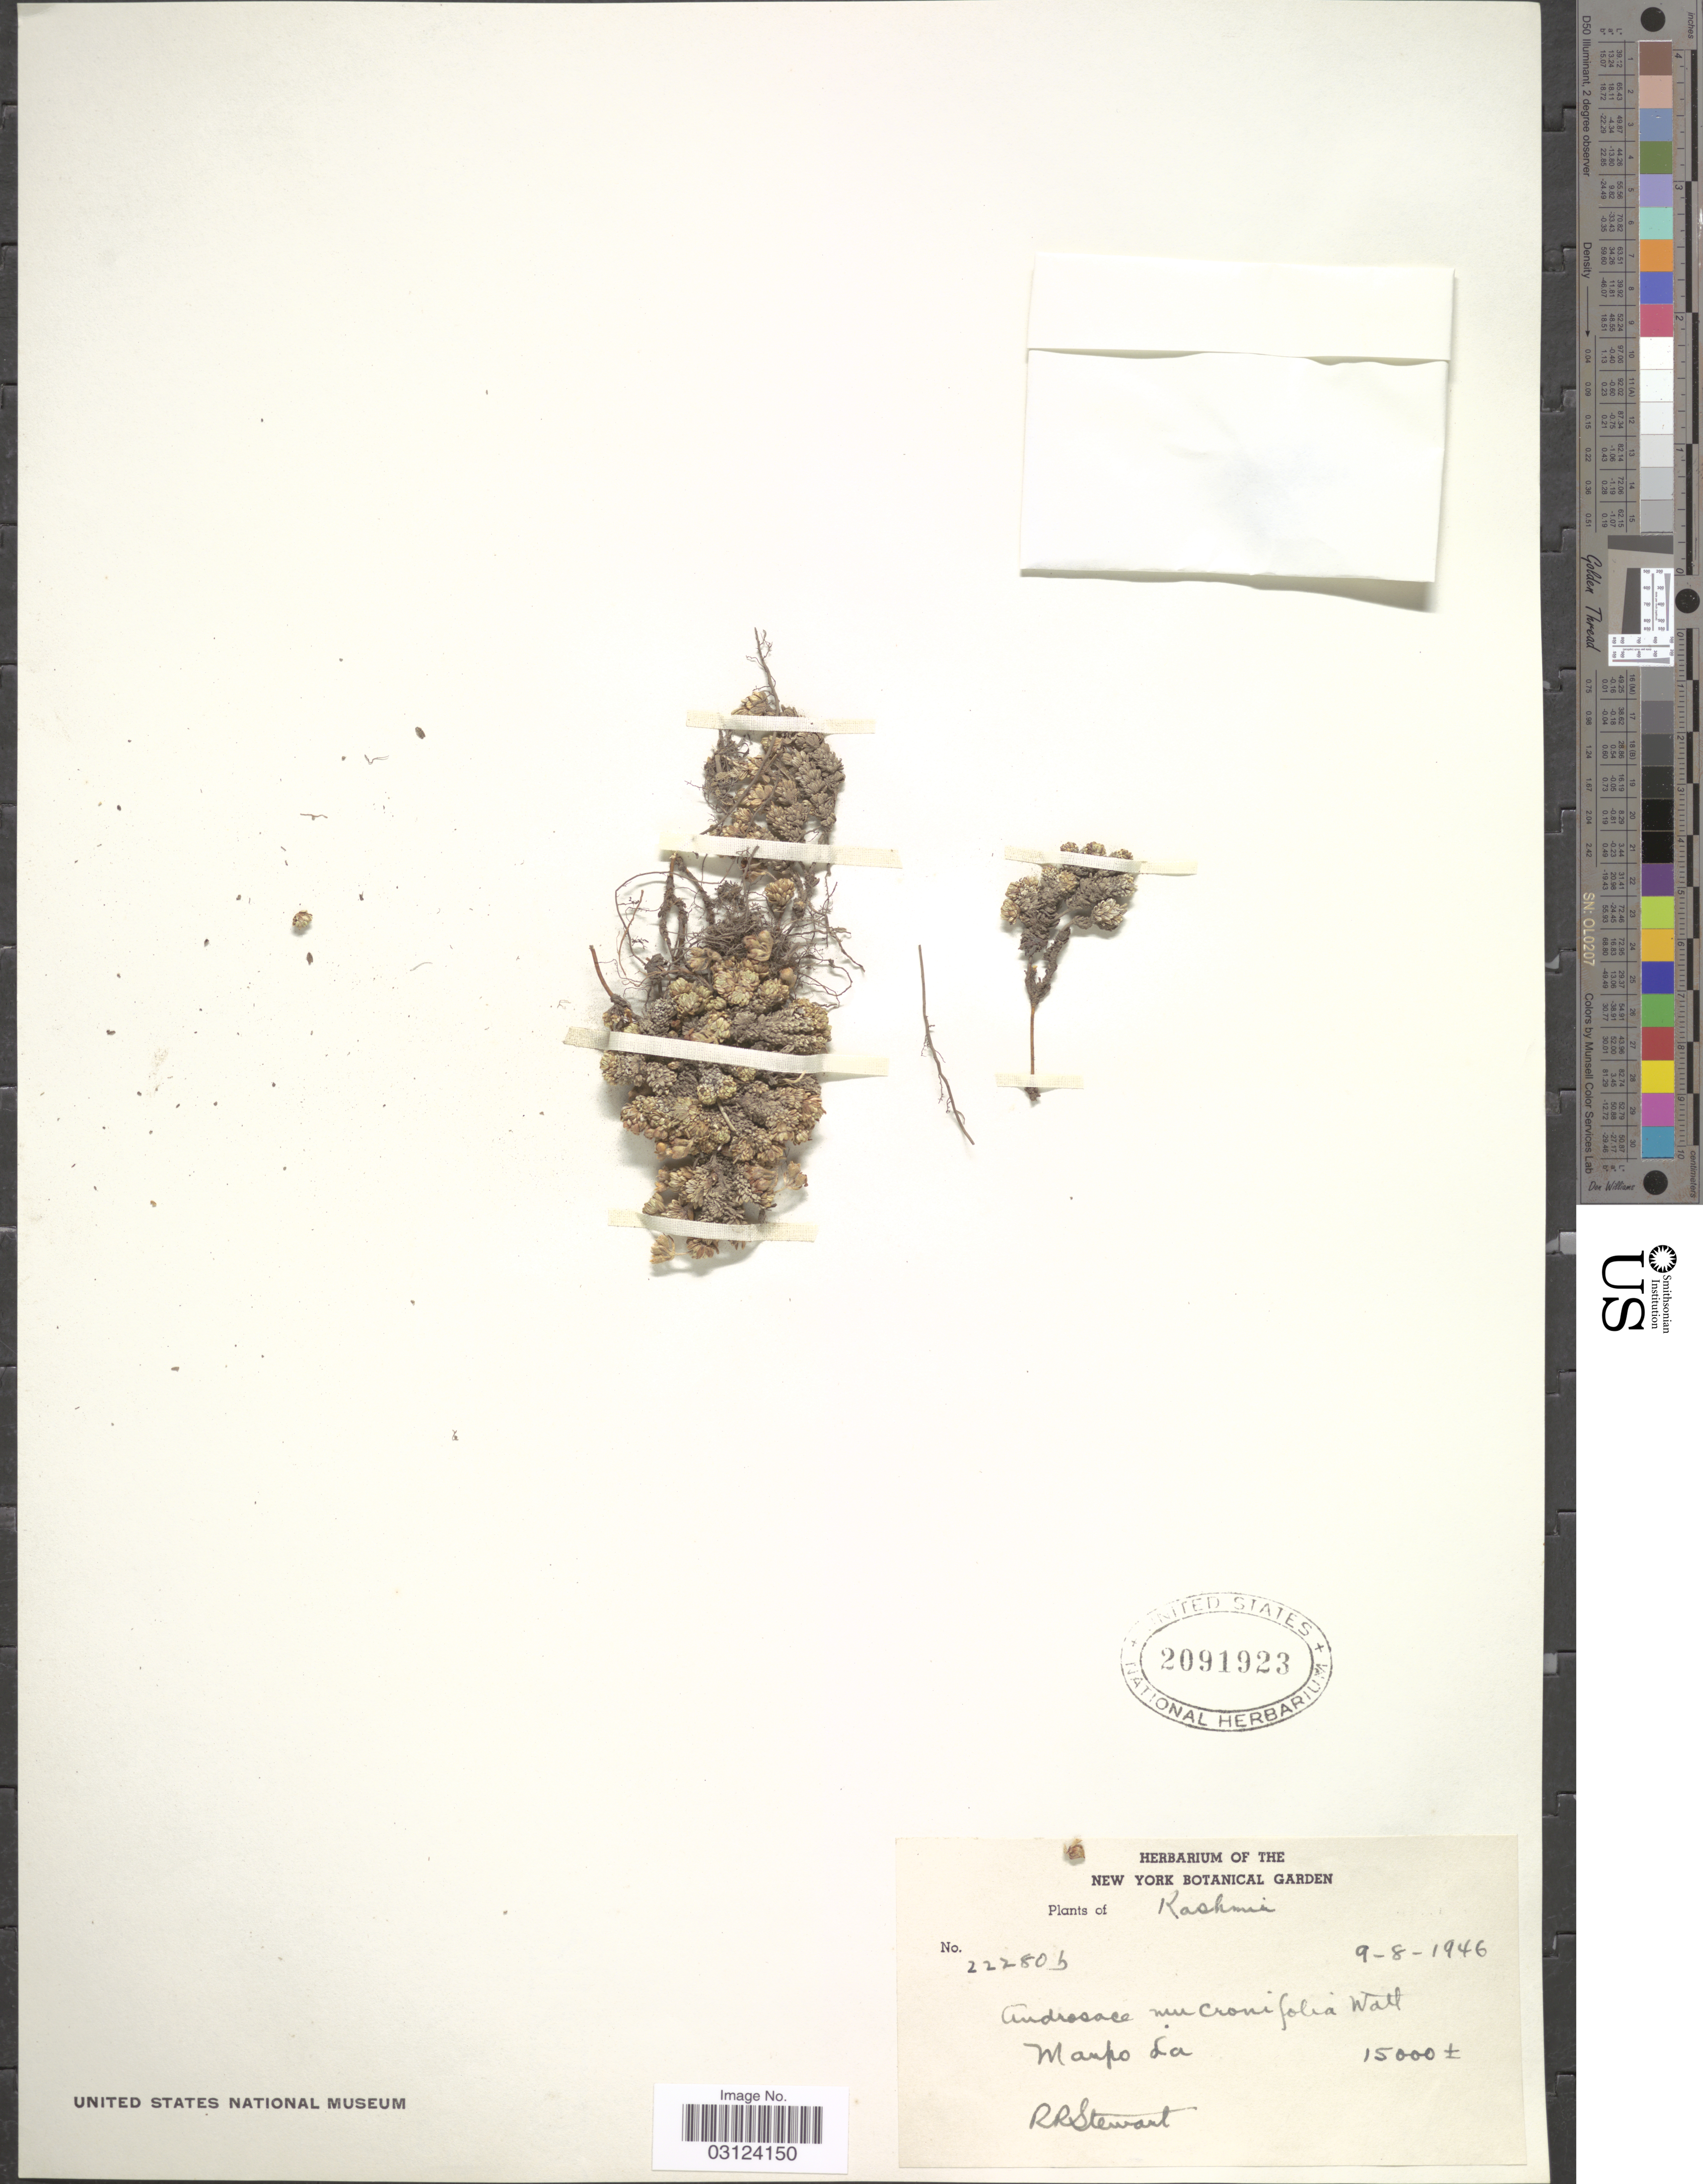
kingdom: Plantae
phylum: Tracheophyta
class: Magnoliopsida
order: Ericales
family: Primulaceae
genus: Androsace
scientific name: Androsace mucronifolia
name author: Watt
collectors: R. Stewart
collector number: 22280b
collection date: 1946-08-09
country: India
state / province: Jammu and Kashmir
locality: Kashmir, Marpo La.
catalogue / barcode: US 2091923